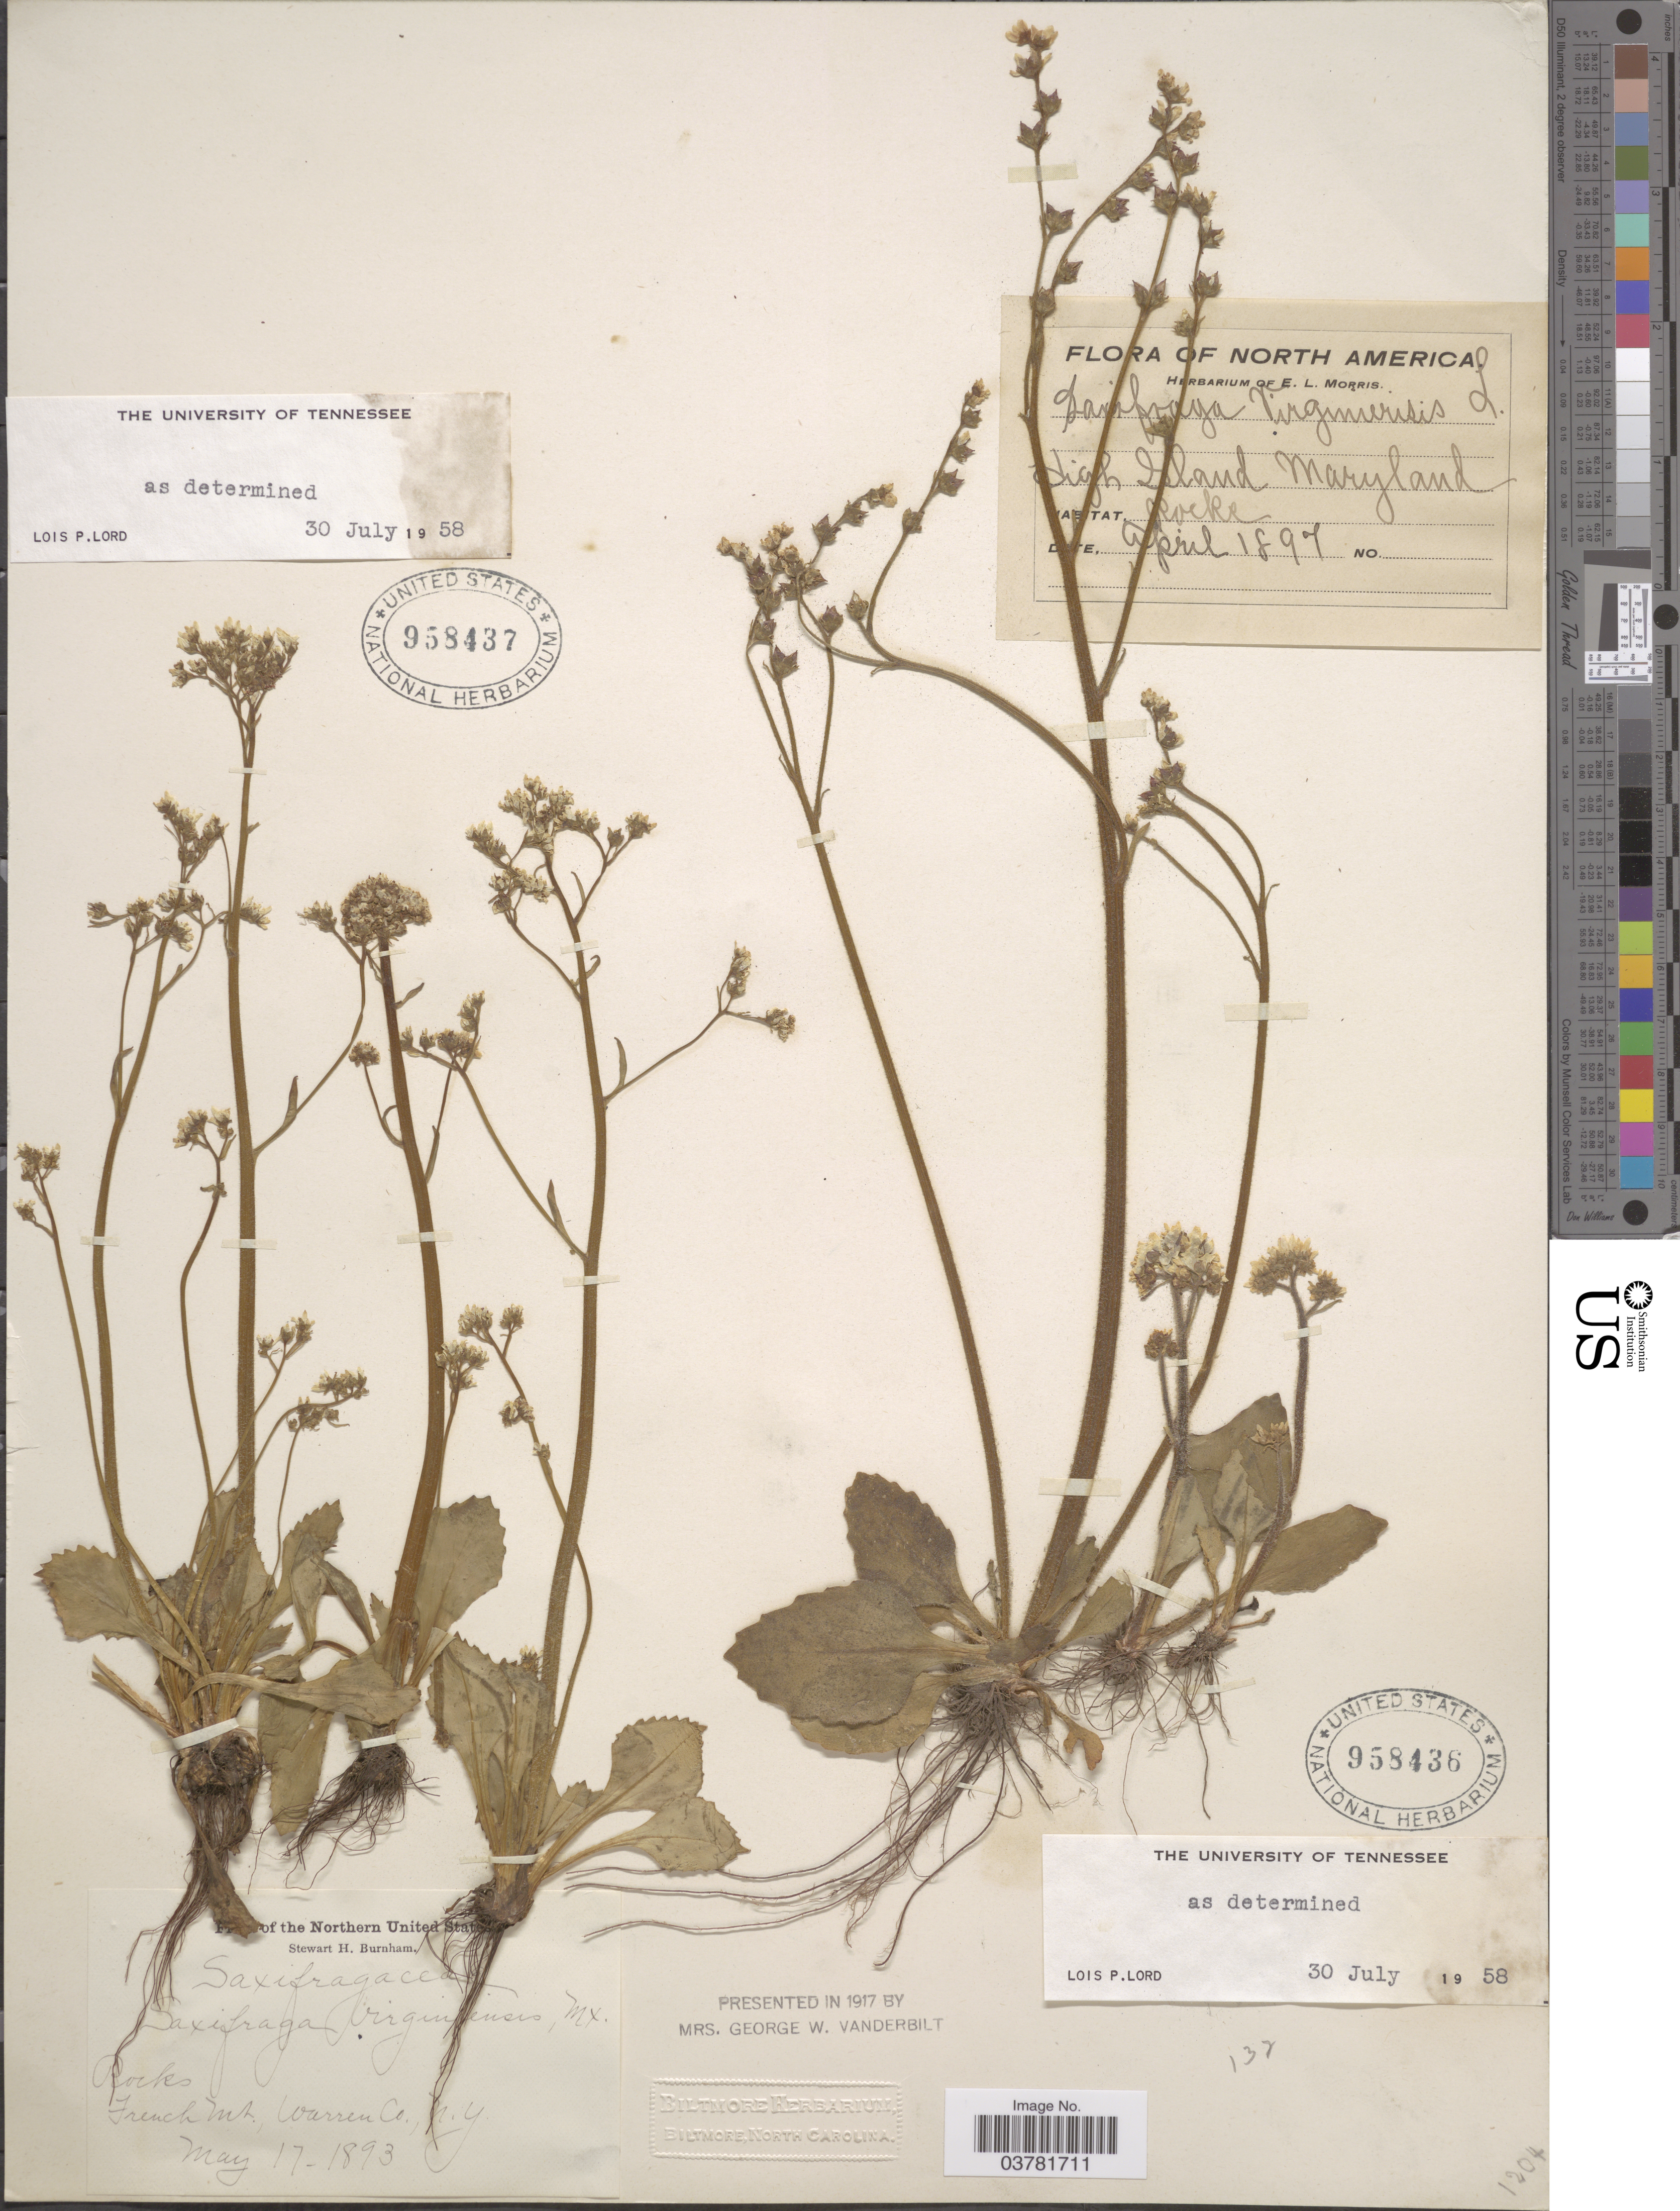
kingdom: Plantae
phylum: Tracheophyta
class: Magnoliopsida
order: Saxifragales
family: Saxifragaceae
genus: Micranthes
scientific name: Micranthes virginiensis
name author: (Michx.) Small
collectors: ex herb. E.L. Morris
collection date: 1897-04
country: United States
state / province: Maryland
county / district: Montgomery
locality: High Island.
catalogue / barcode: US 958436